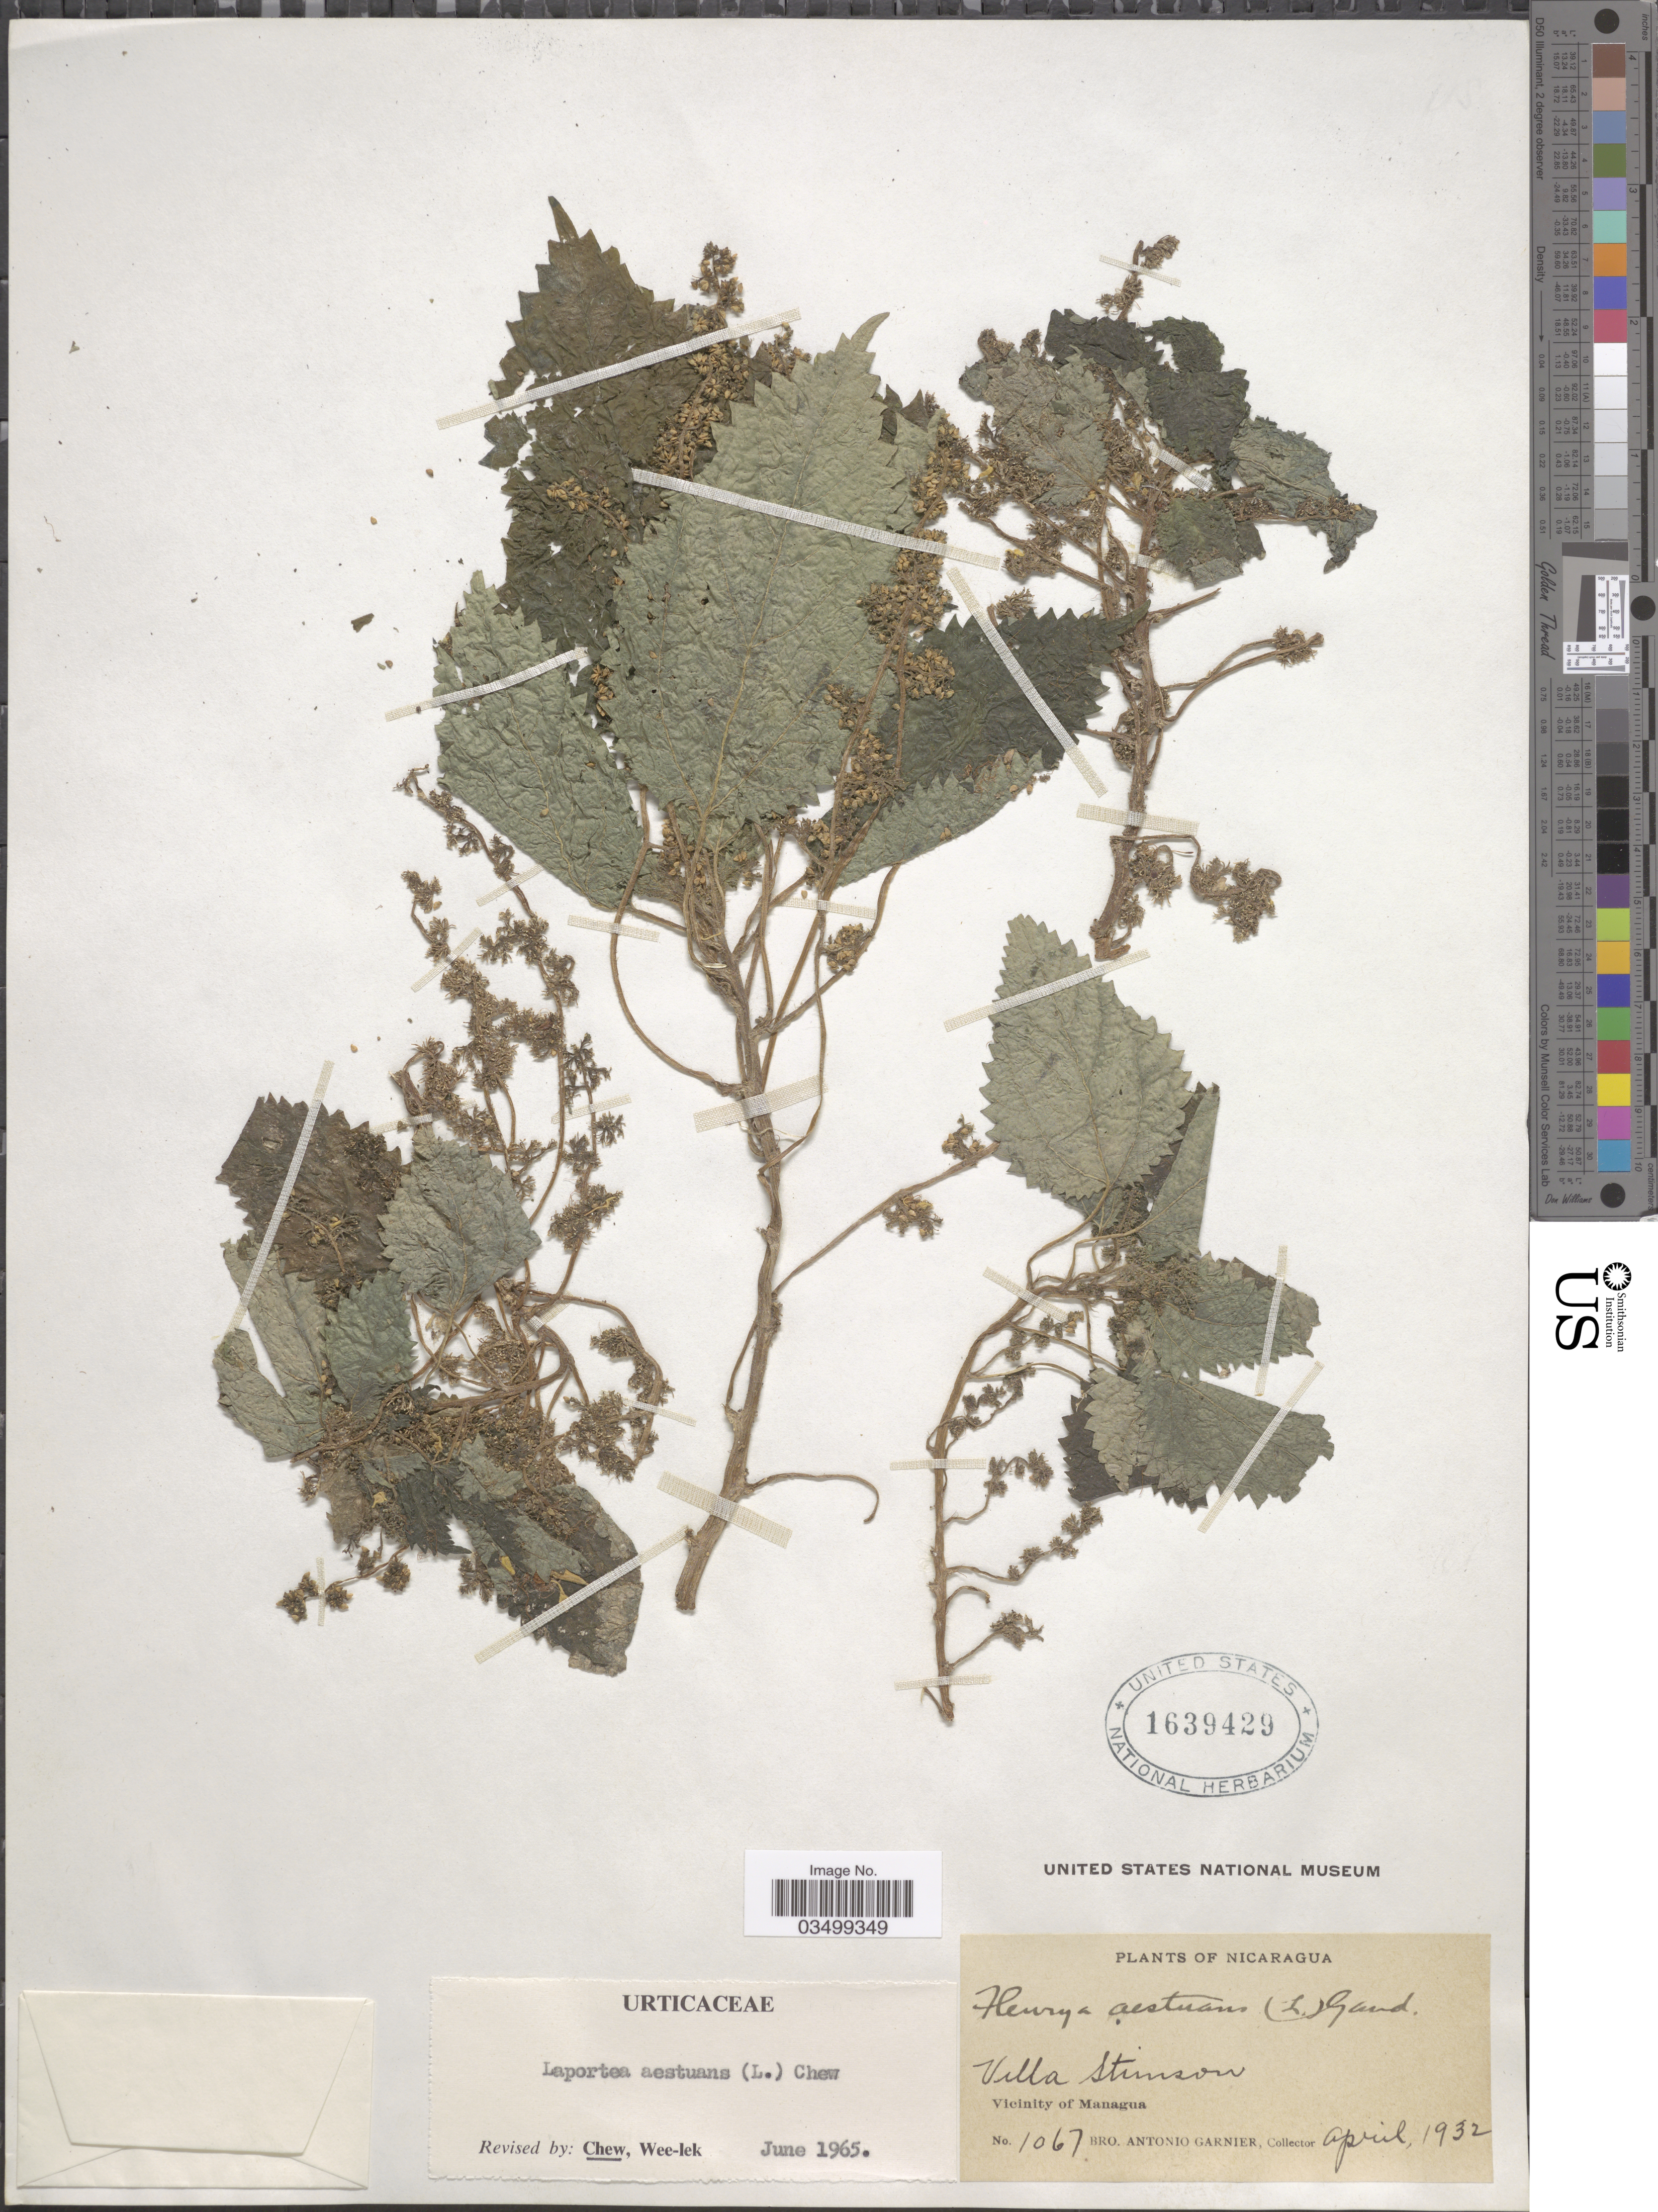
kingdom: Plantae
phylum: Tracheophyta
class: Magnoliopsida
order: Rosales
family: Urticaceae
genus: Laportea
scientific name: Laportea aestuans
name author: (L.) Chew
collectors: Bro. A. Garnier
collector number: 1067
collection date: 1932-04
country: Nicaragua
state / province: Managua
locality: Villa Stimson. Vicinity of Managua.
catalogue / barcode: US 1639429